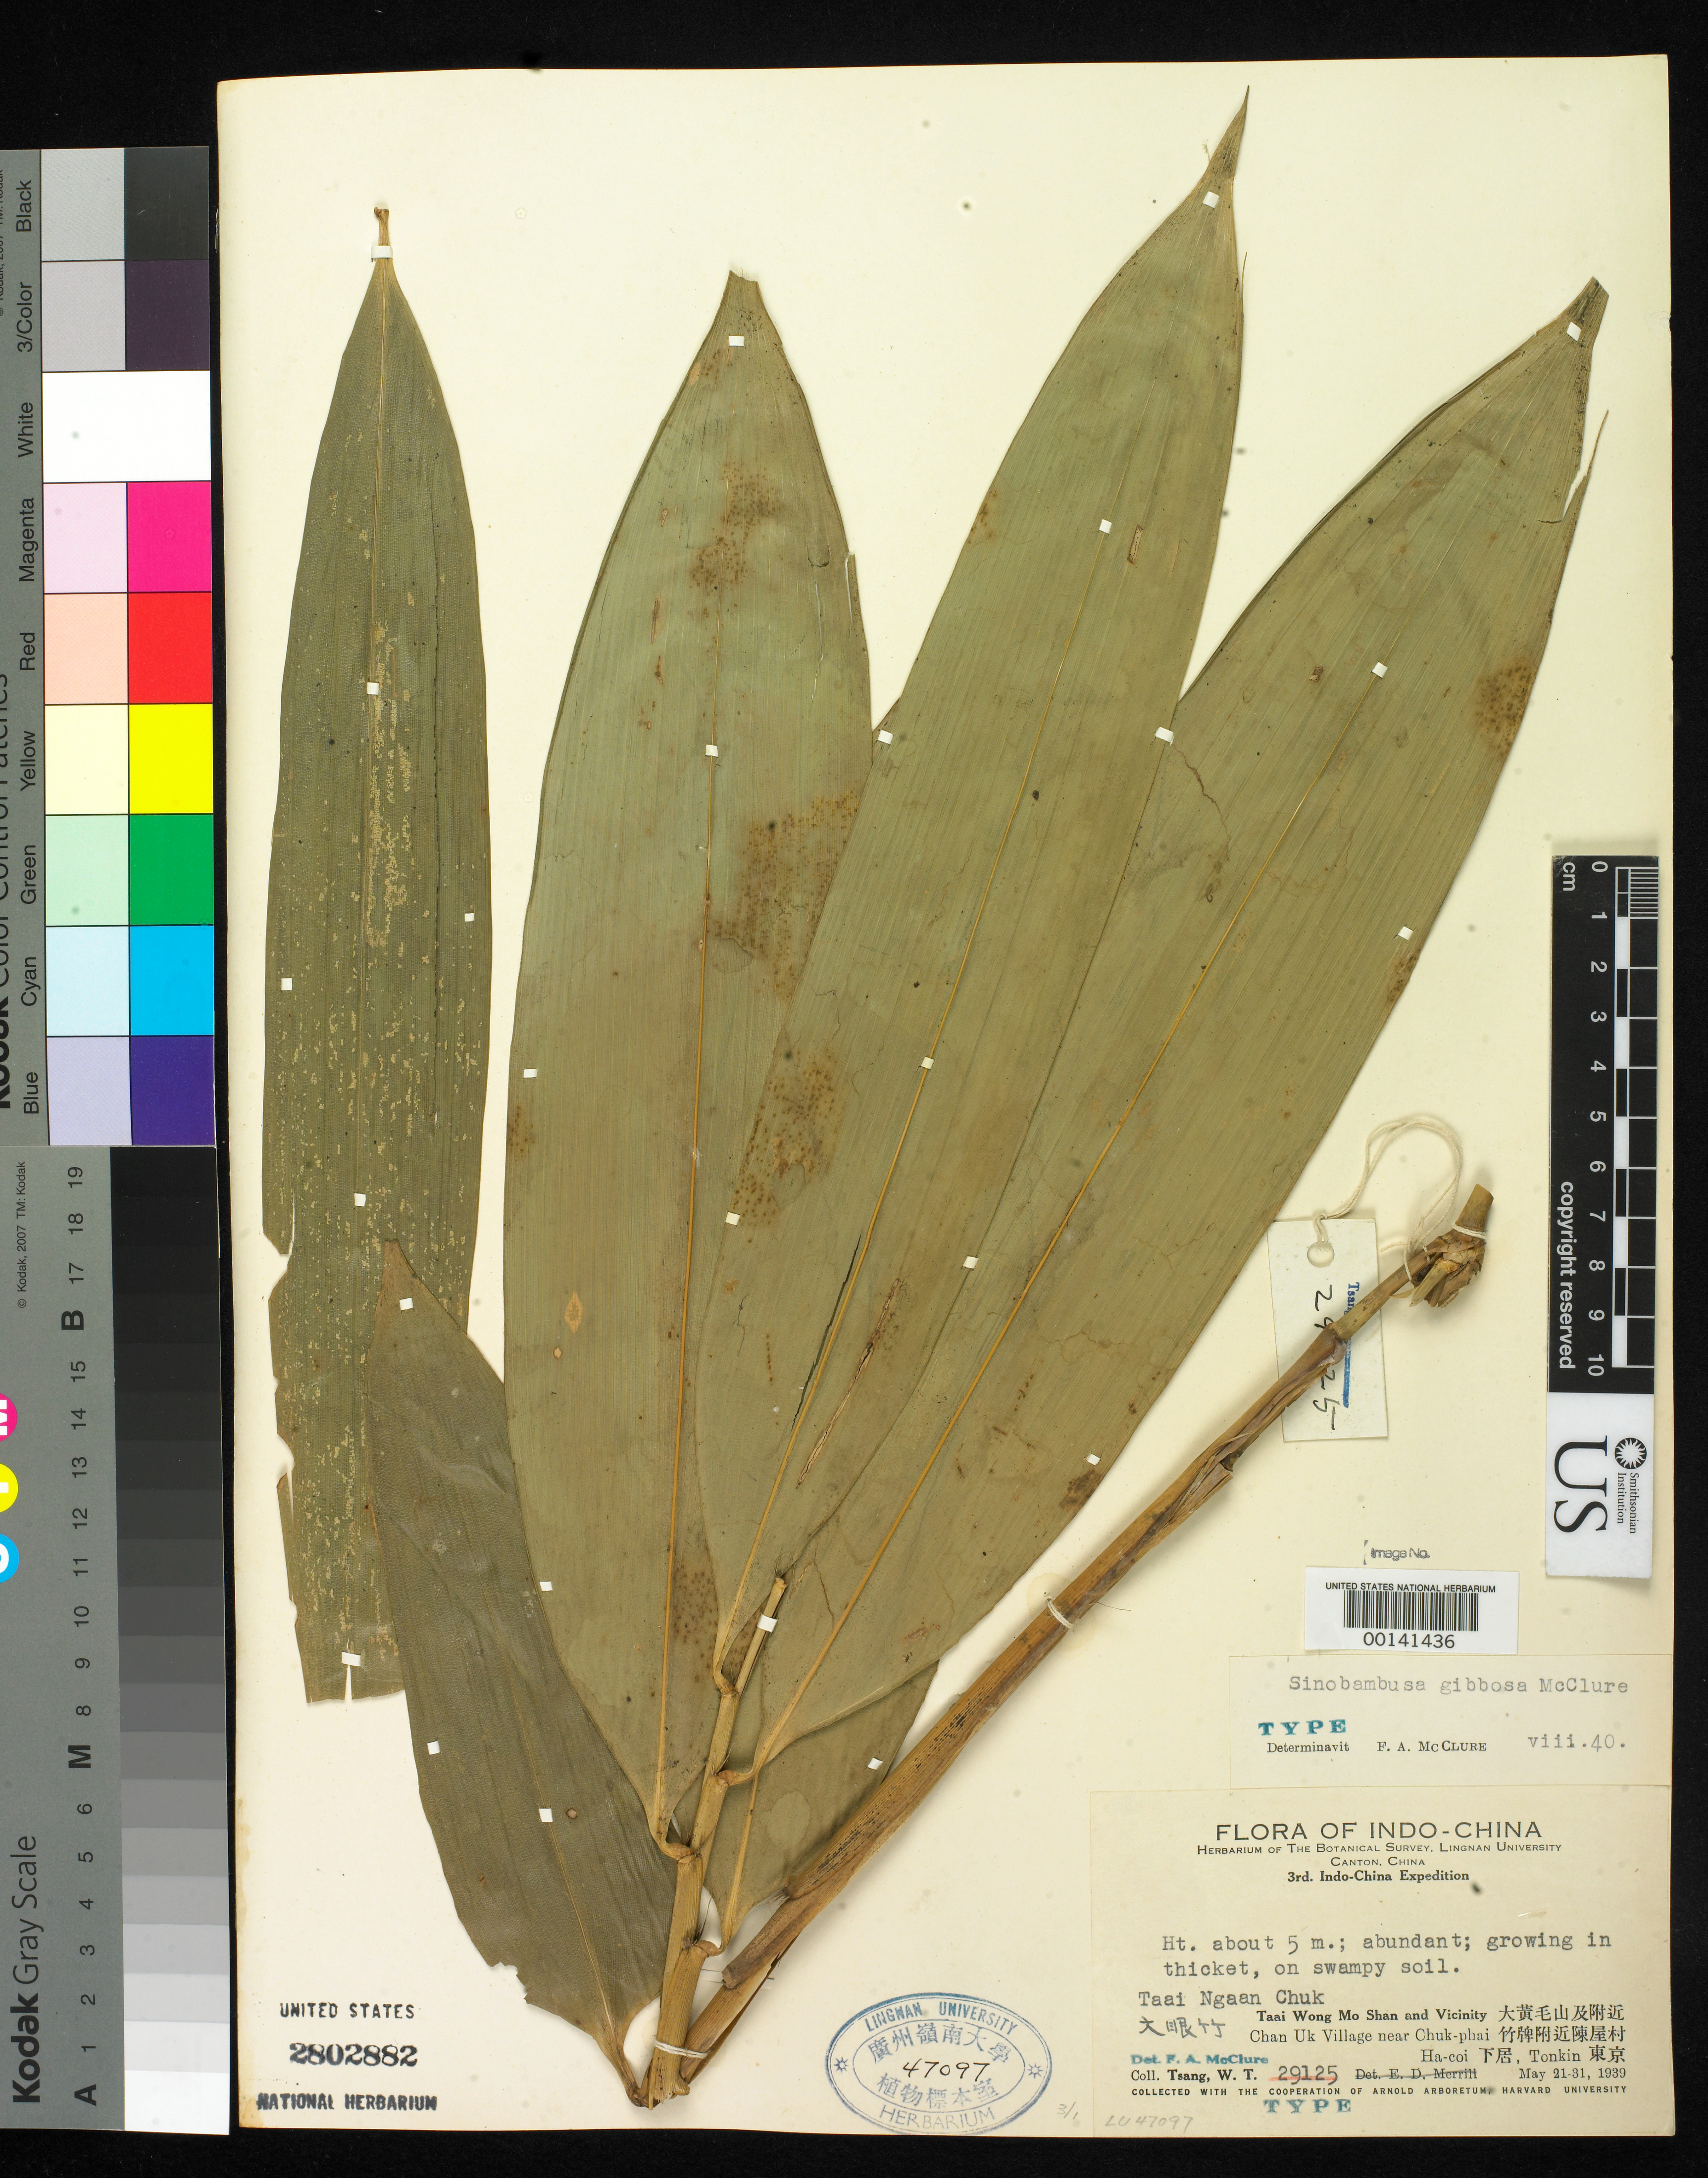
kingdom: Plantae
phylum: Tracheophyta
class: Liliopsida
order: Poales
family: Poaceae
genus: Sinobambusa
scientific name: Sinobambusa gibbosa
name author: McClure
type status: Type Collection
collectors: W. T. Tsang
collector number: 29125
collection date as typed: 29 May 1939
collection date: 1939-05-29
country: Vietnam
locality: Ha-coi, Taai Wong Moshan and vicinity, near Chan Uk Village.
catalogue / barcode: US 47097